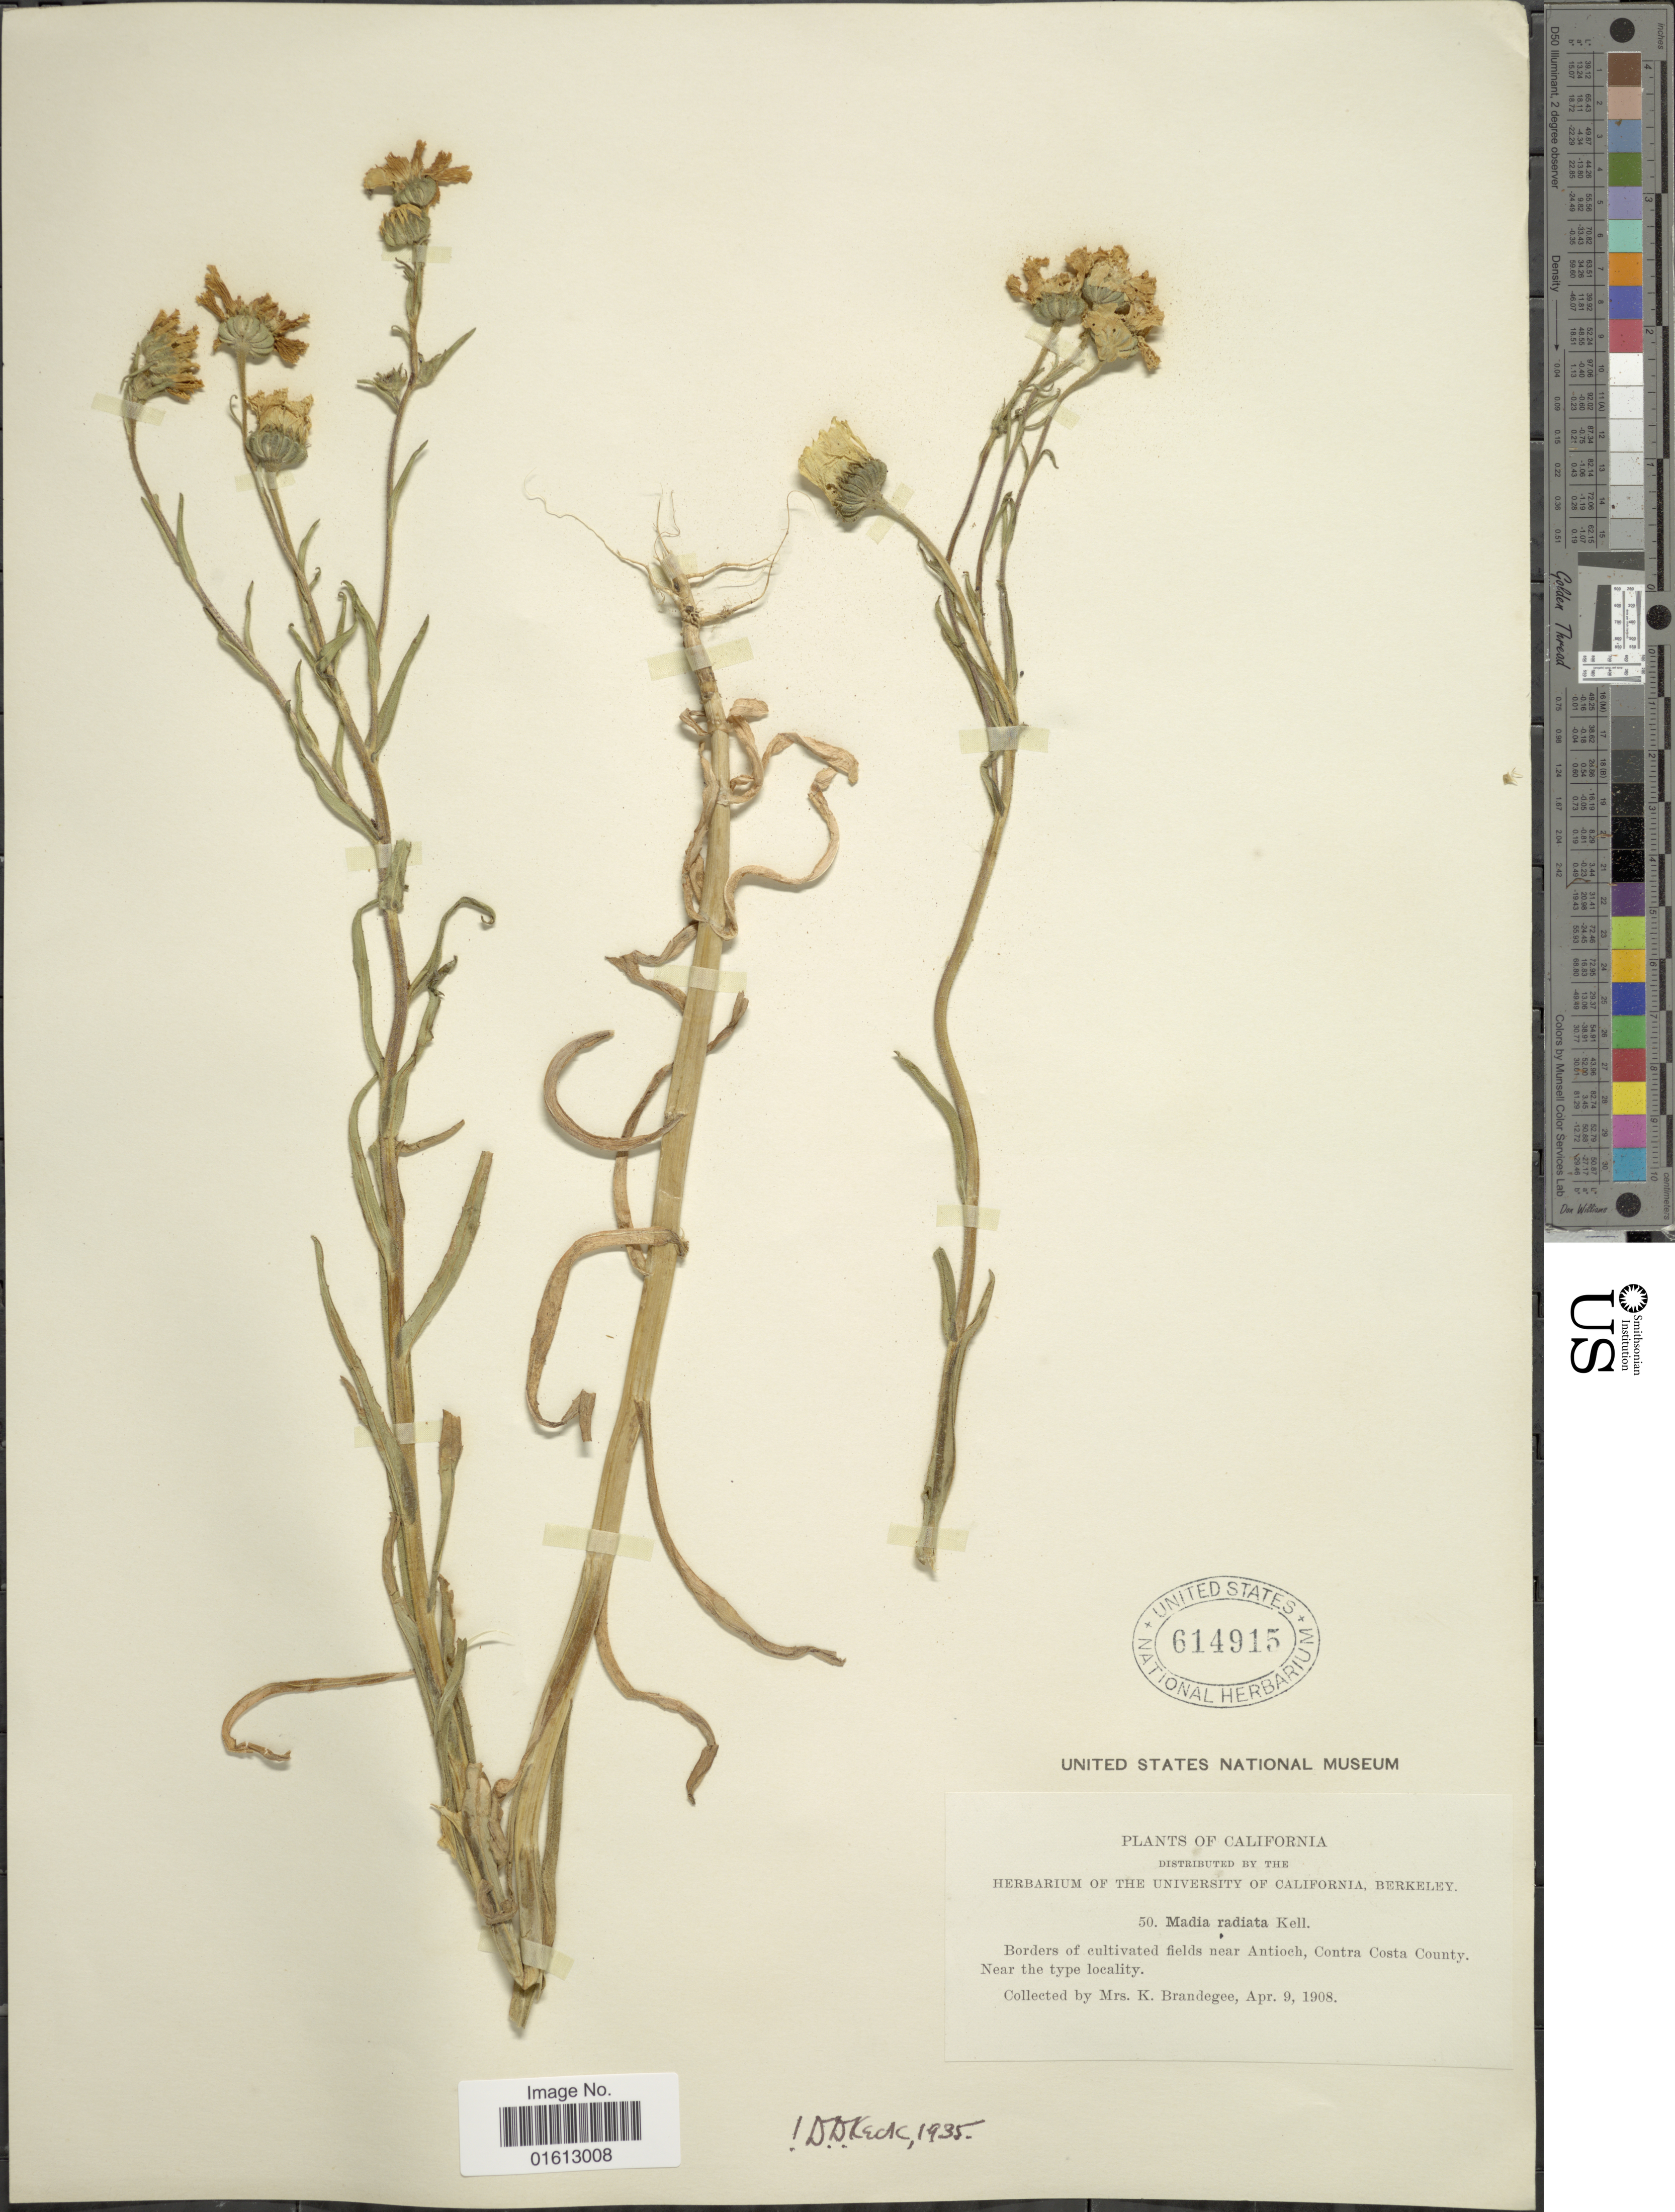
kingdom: Plantae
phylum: Tracheophyta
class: Magnoliopsida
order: Asterales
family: Asteraceae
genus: Madia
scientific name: Madia radiata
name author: Kellogg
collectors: M. K. Brandegee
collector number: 50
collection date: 1908-04-09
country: United States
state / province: California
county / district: Contra Costa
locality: California, Borders of cultivated fields near Antioch, Contra Costa County.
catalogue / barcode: US 614915